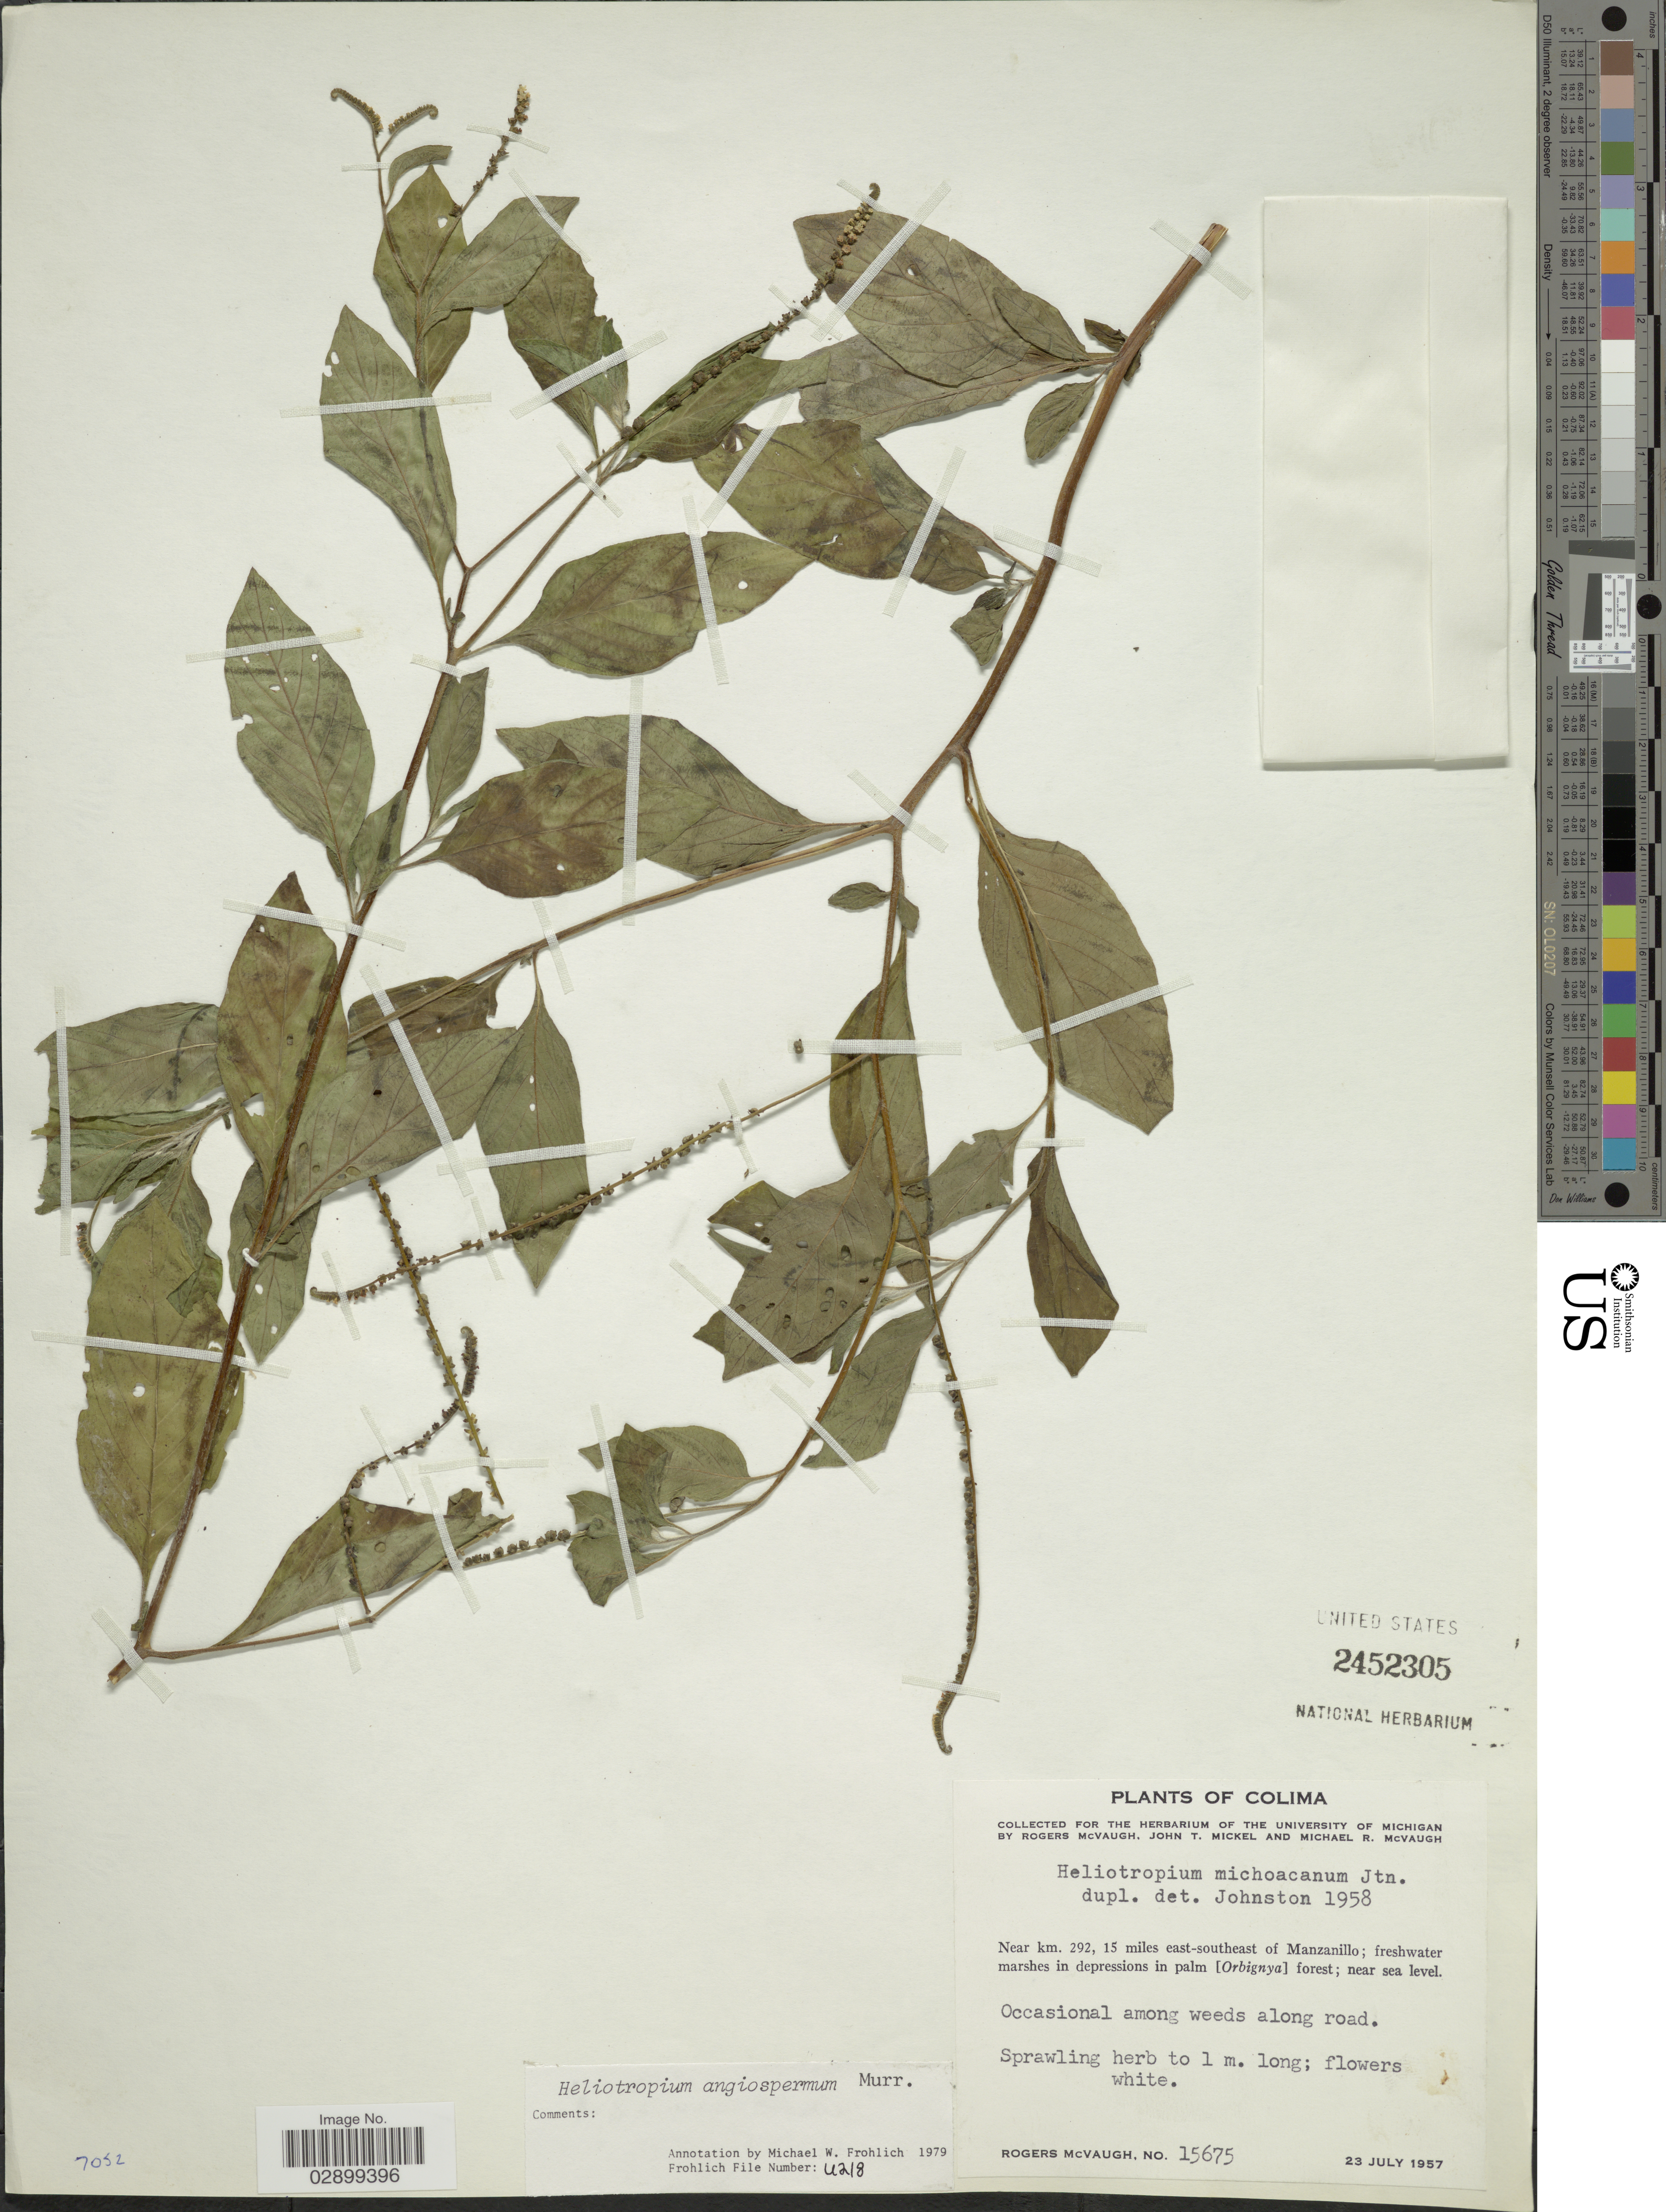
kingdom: Plantae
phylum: Tracheophyta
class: Magnoliopsida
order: Boraginales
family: Heliotropiaceae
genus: Heliotropium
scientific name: Heliotropium angiospermum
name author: Murray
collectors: R. McVaugh, J. T. Mickel & M. R. McVaugh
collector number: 15675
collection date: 1957-07-23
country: Mexico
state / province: Colima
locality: Near km. 292, 15 miles east-southeast of Manzanillo.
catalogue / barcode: US 2452305